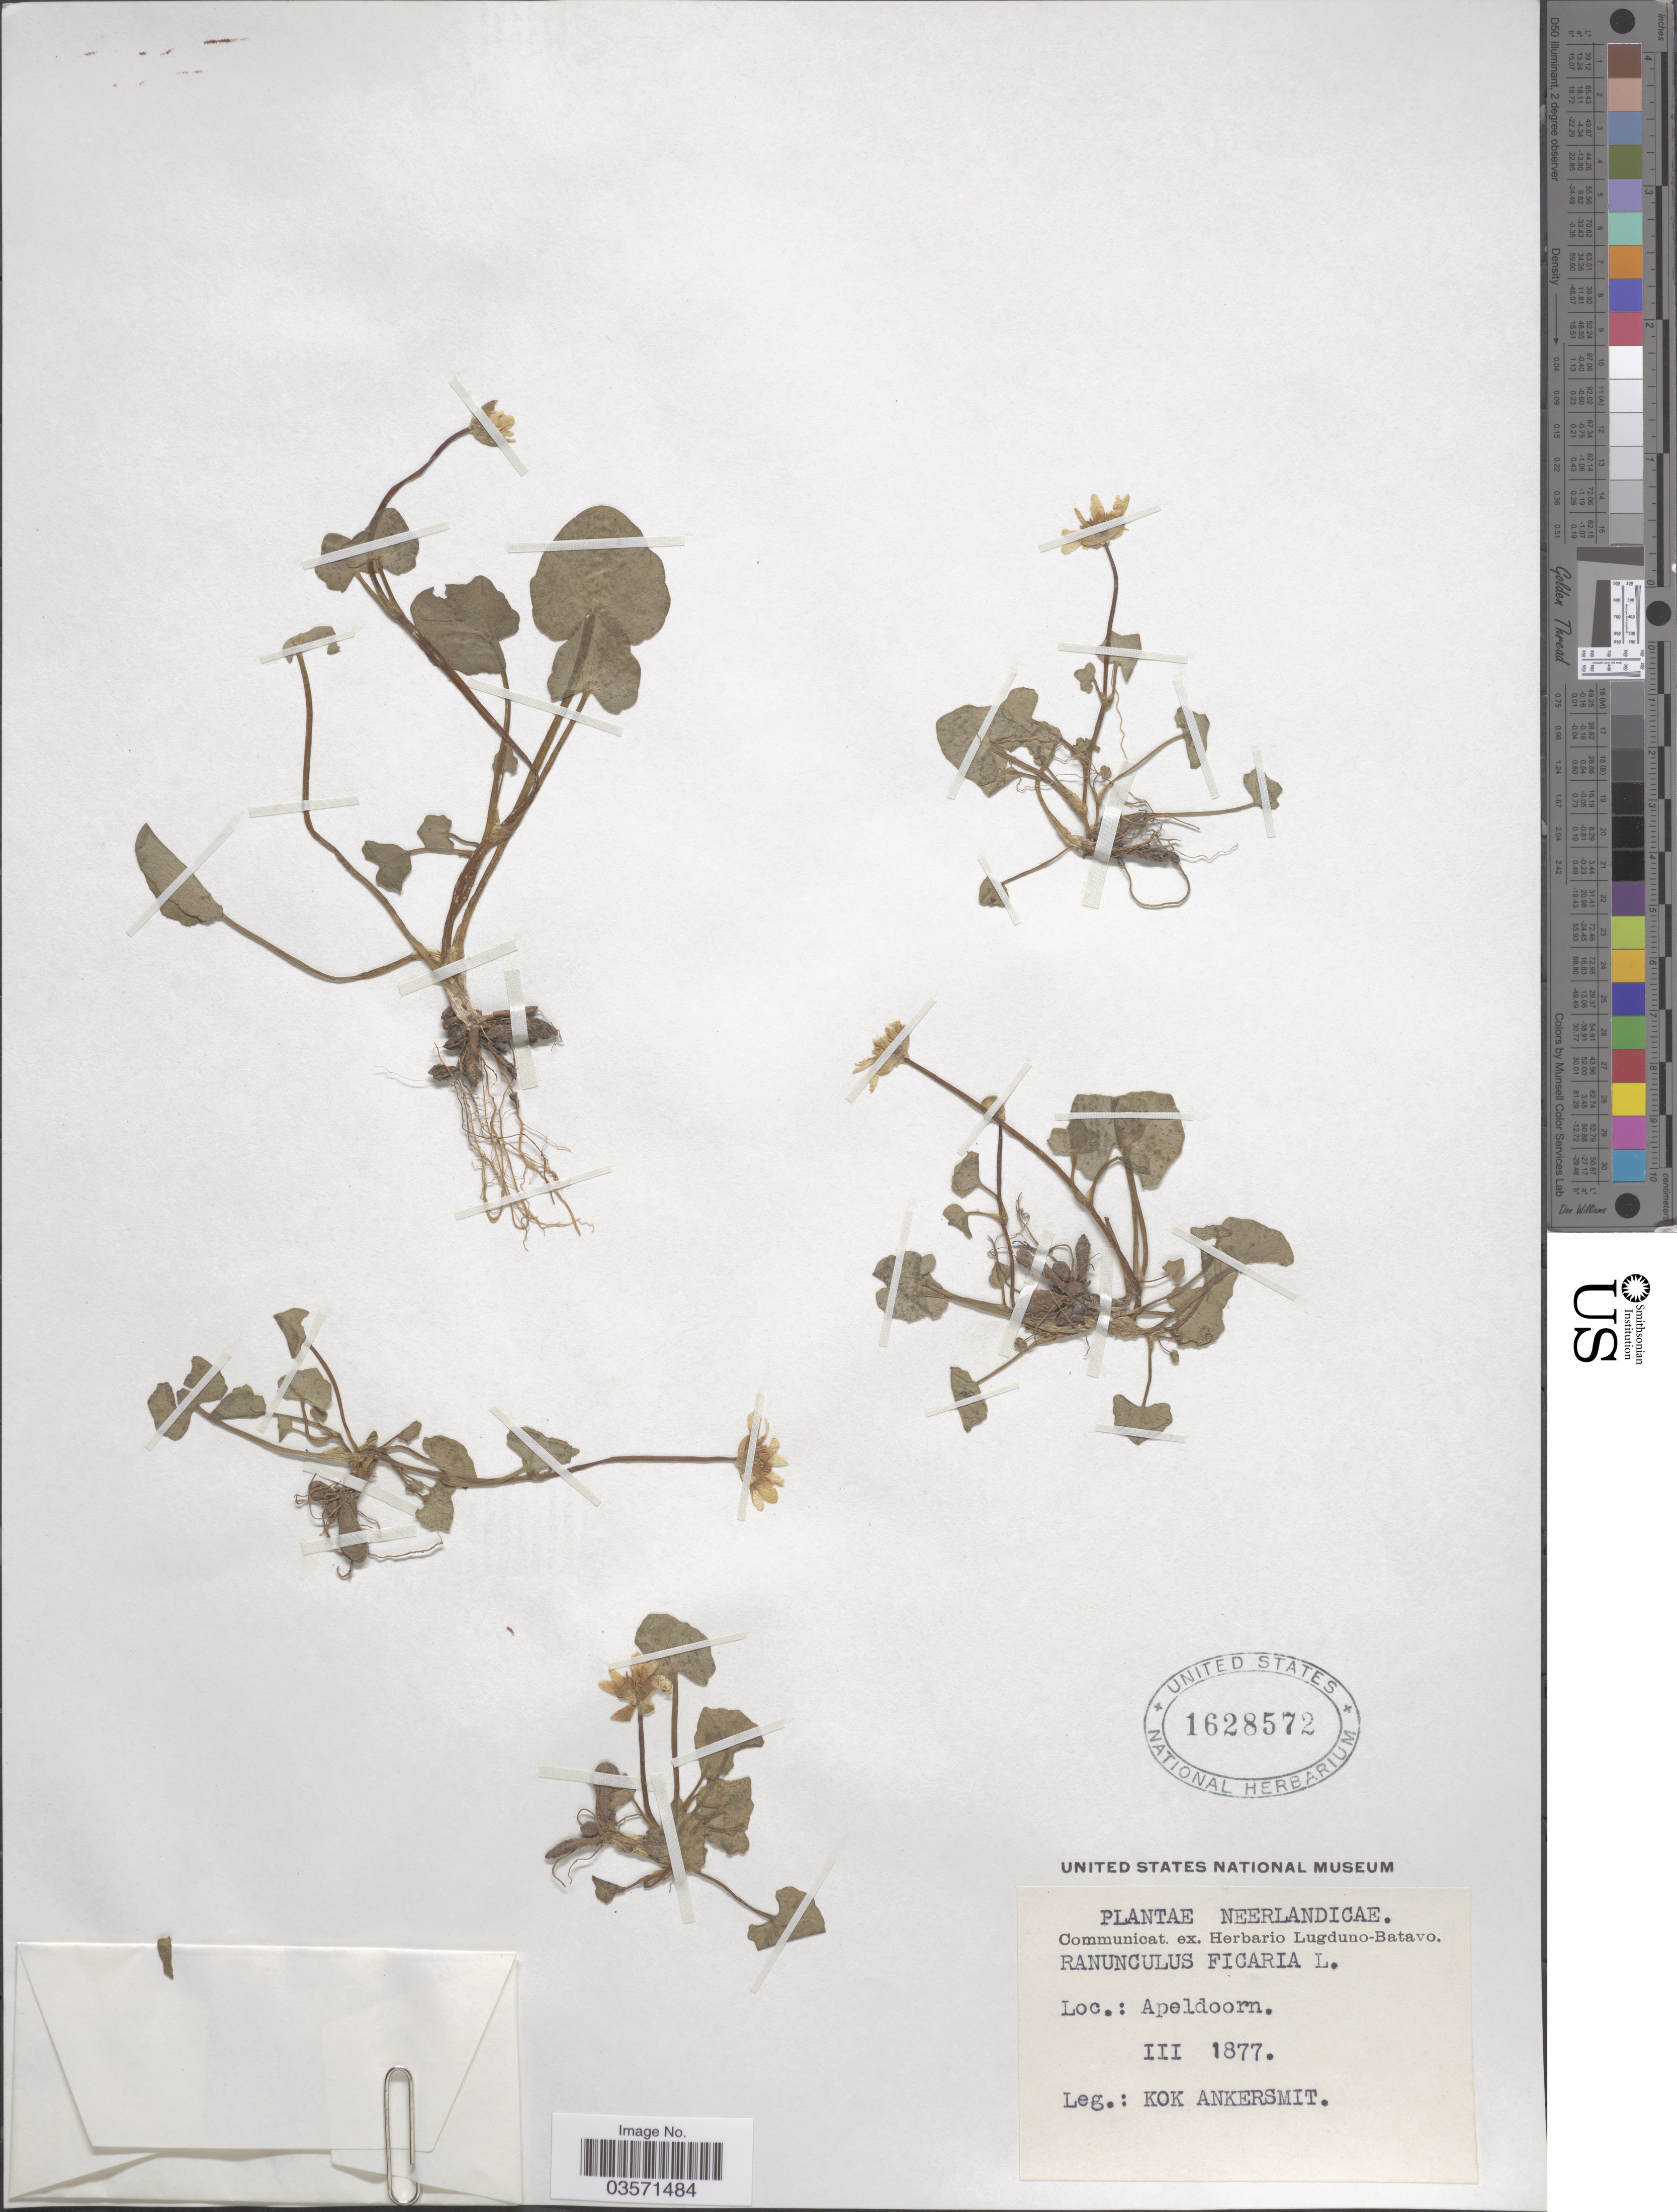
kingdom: Plantae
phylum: Tracheophyta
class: Magnoliopsida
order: Ranunculales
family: Ranunculaceae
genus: Ficaria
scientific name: Ficaria verna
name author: Huds.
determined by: Strong, M. T., (US), Smithsonian Institution - National Museum of Natural History (UNITED STATES)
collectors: Kok Ankersmit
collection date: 1877-03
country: Netherlands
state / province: Gelderland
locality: Neerlandicae. Apeldoorn.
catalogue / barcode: US 1628572